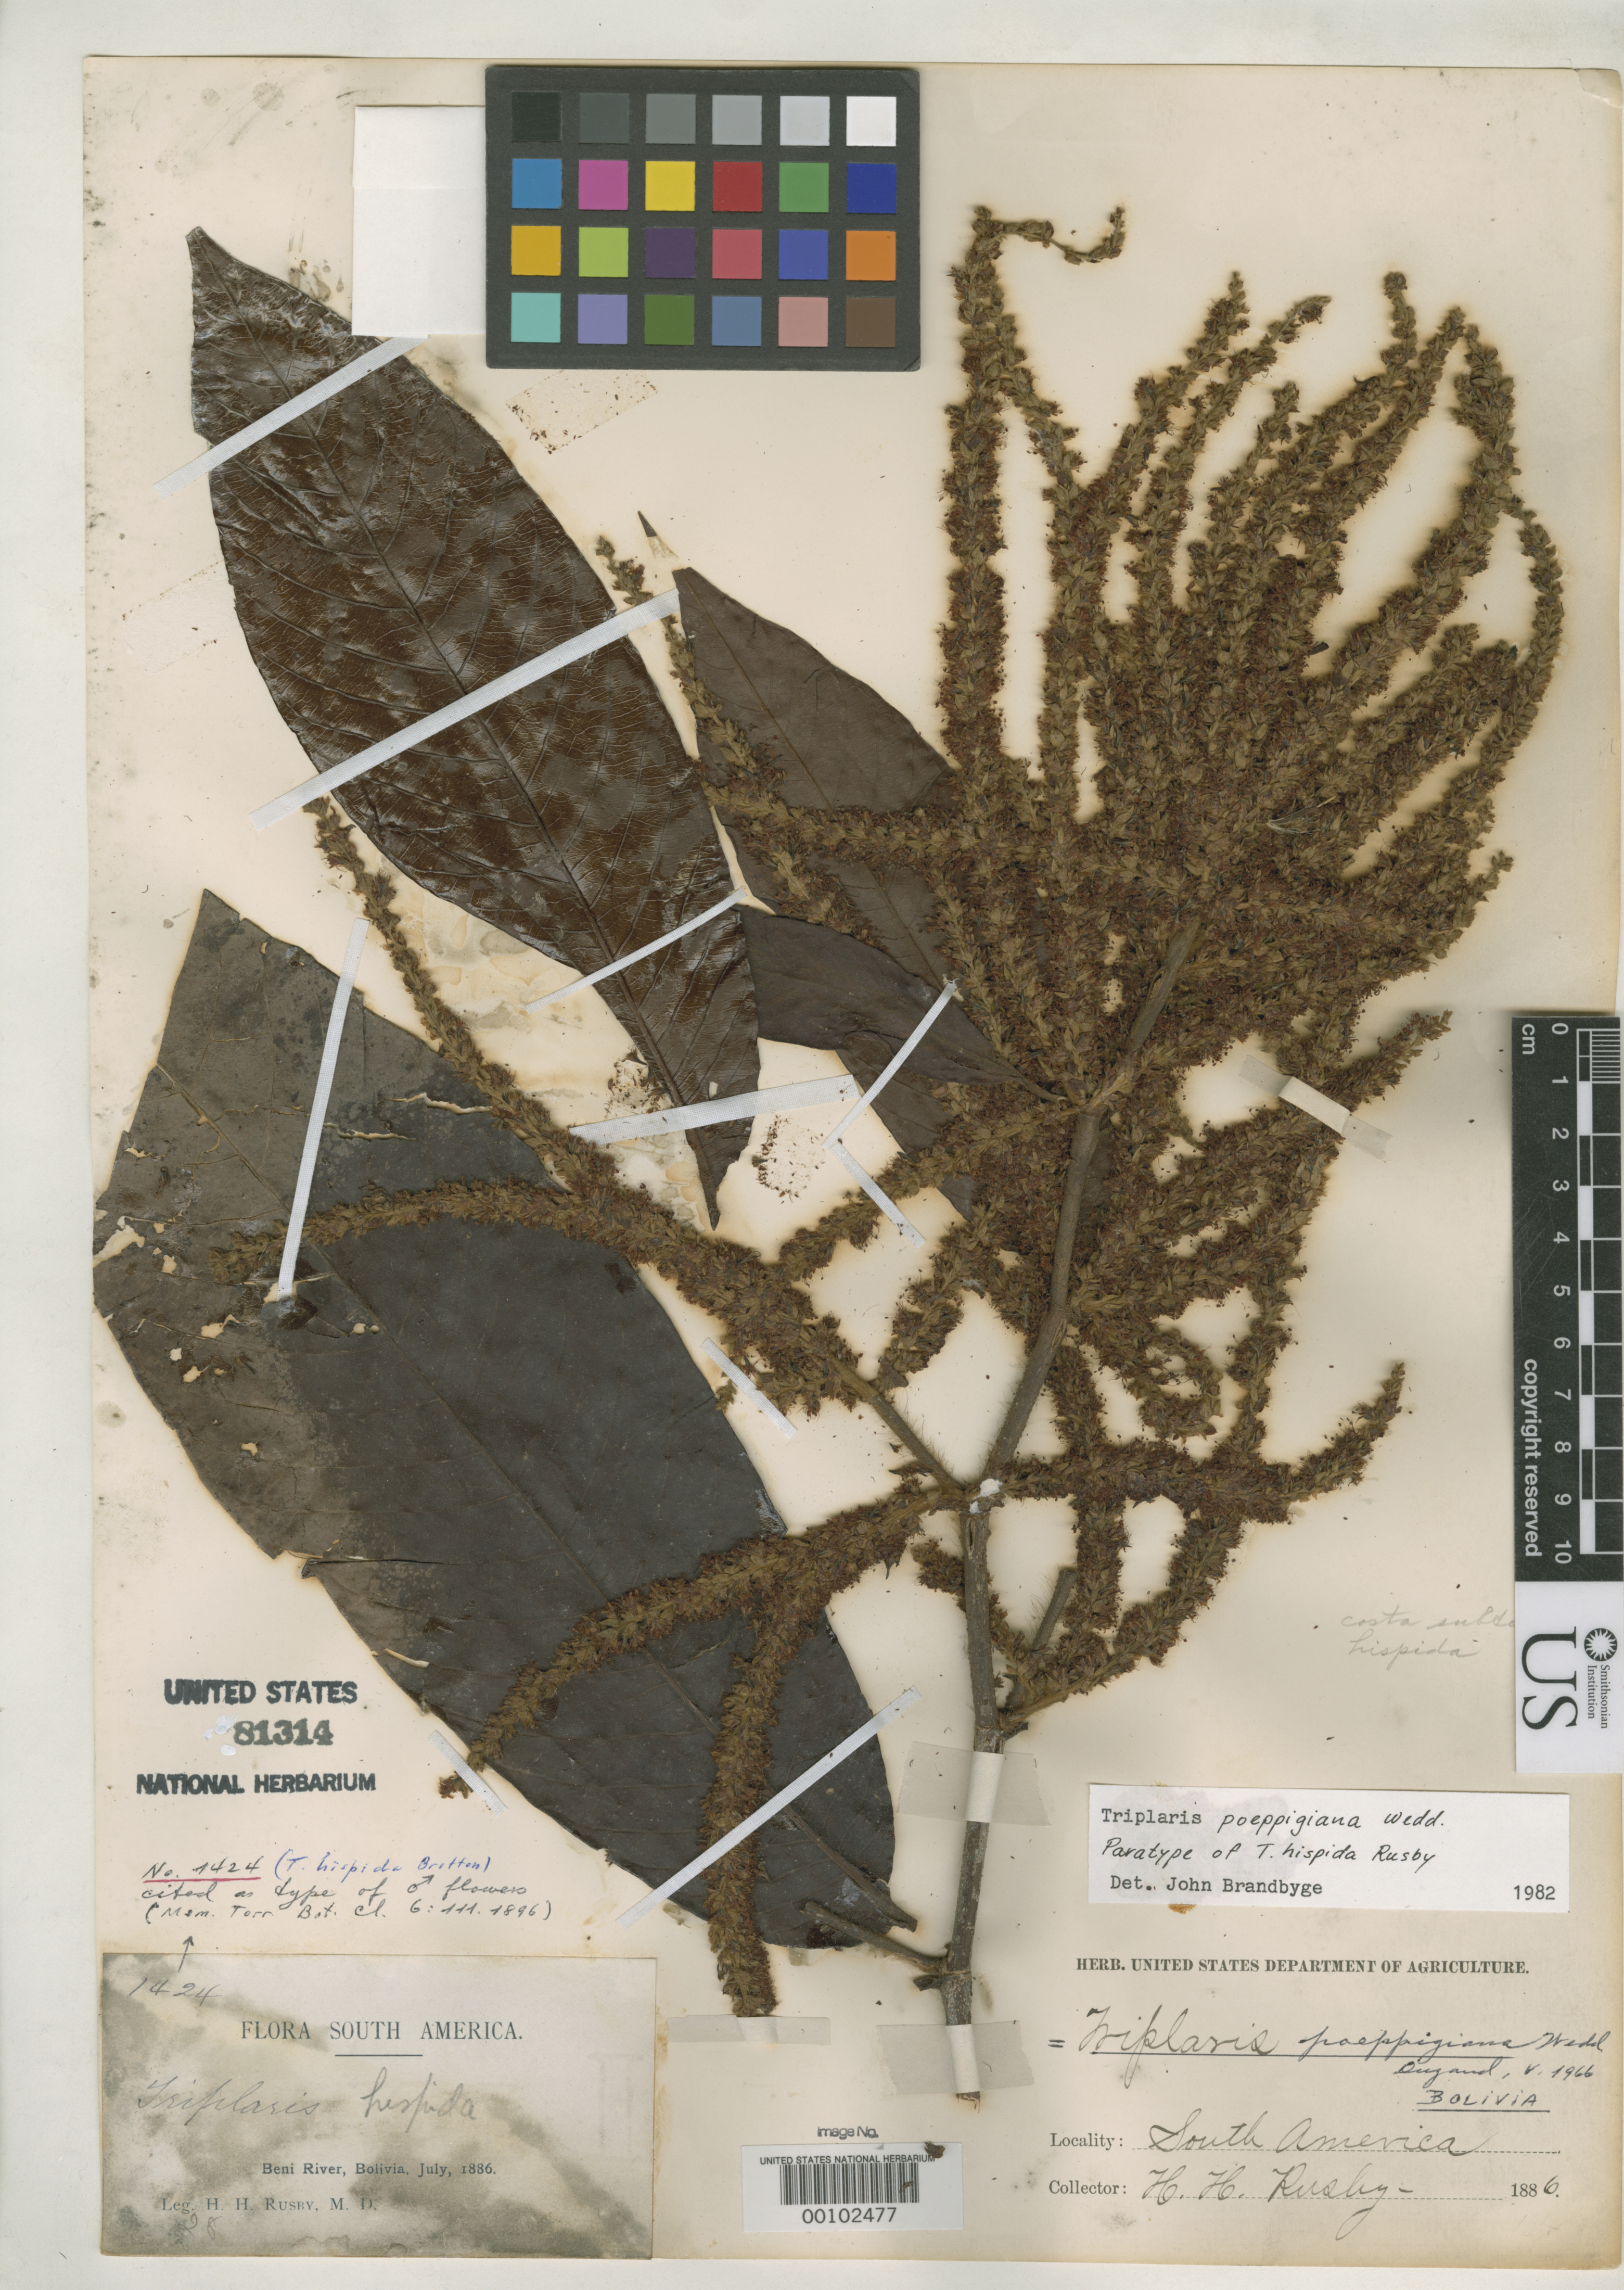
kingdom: Plantae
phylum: Tracheophyta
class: Magnoliopsida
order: Caryophyllales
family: Polygonaceae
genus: Triplaris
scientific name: Triplaris hispida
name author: Britton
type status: Isosyntype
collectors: H. H. Rusby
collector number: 1424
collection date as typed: Jul 1886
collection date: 1886-07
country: Bolivia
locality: Beni River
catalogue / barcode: US 81314